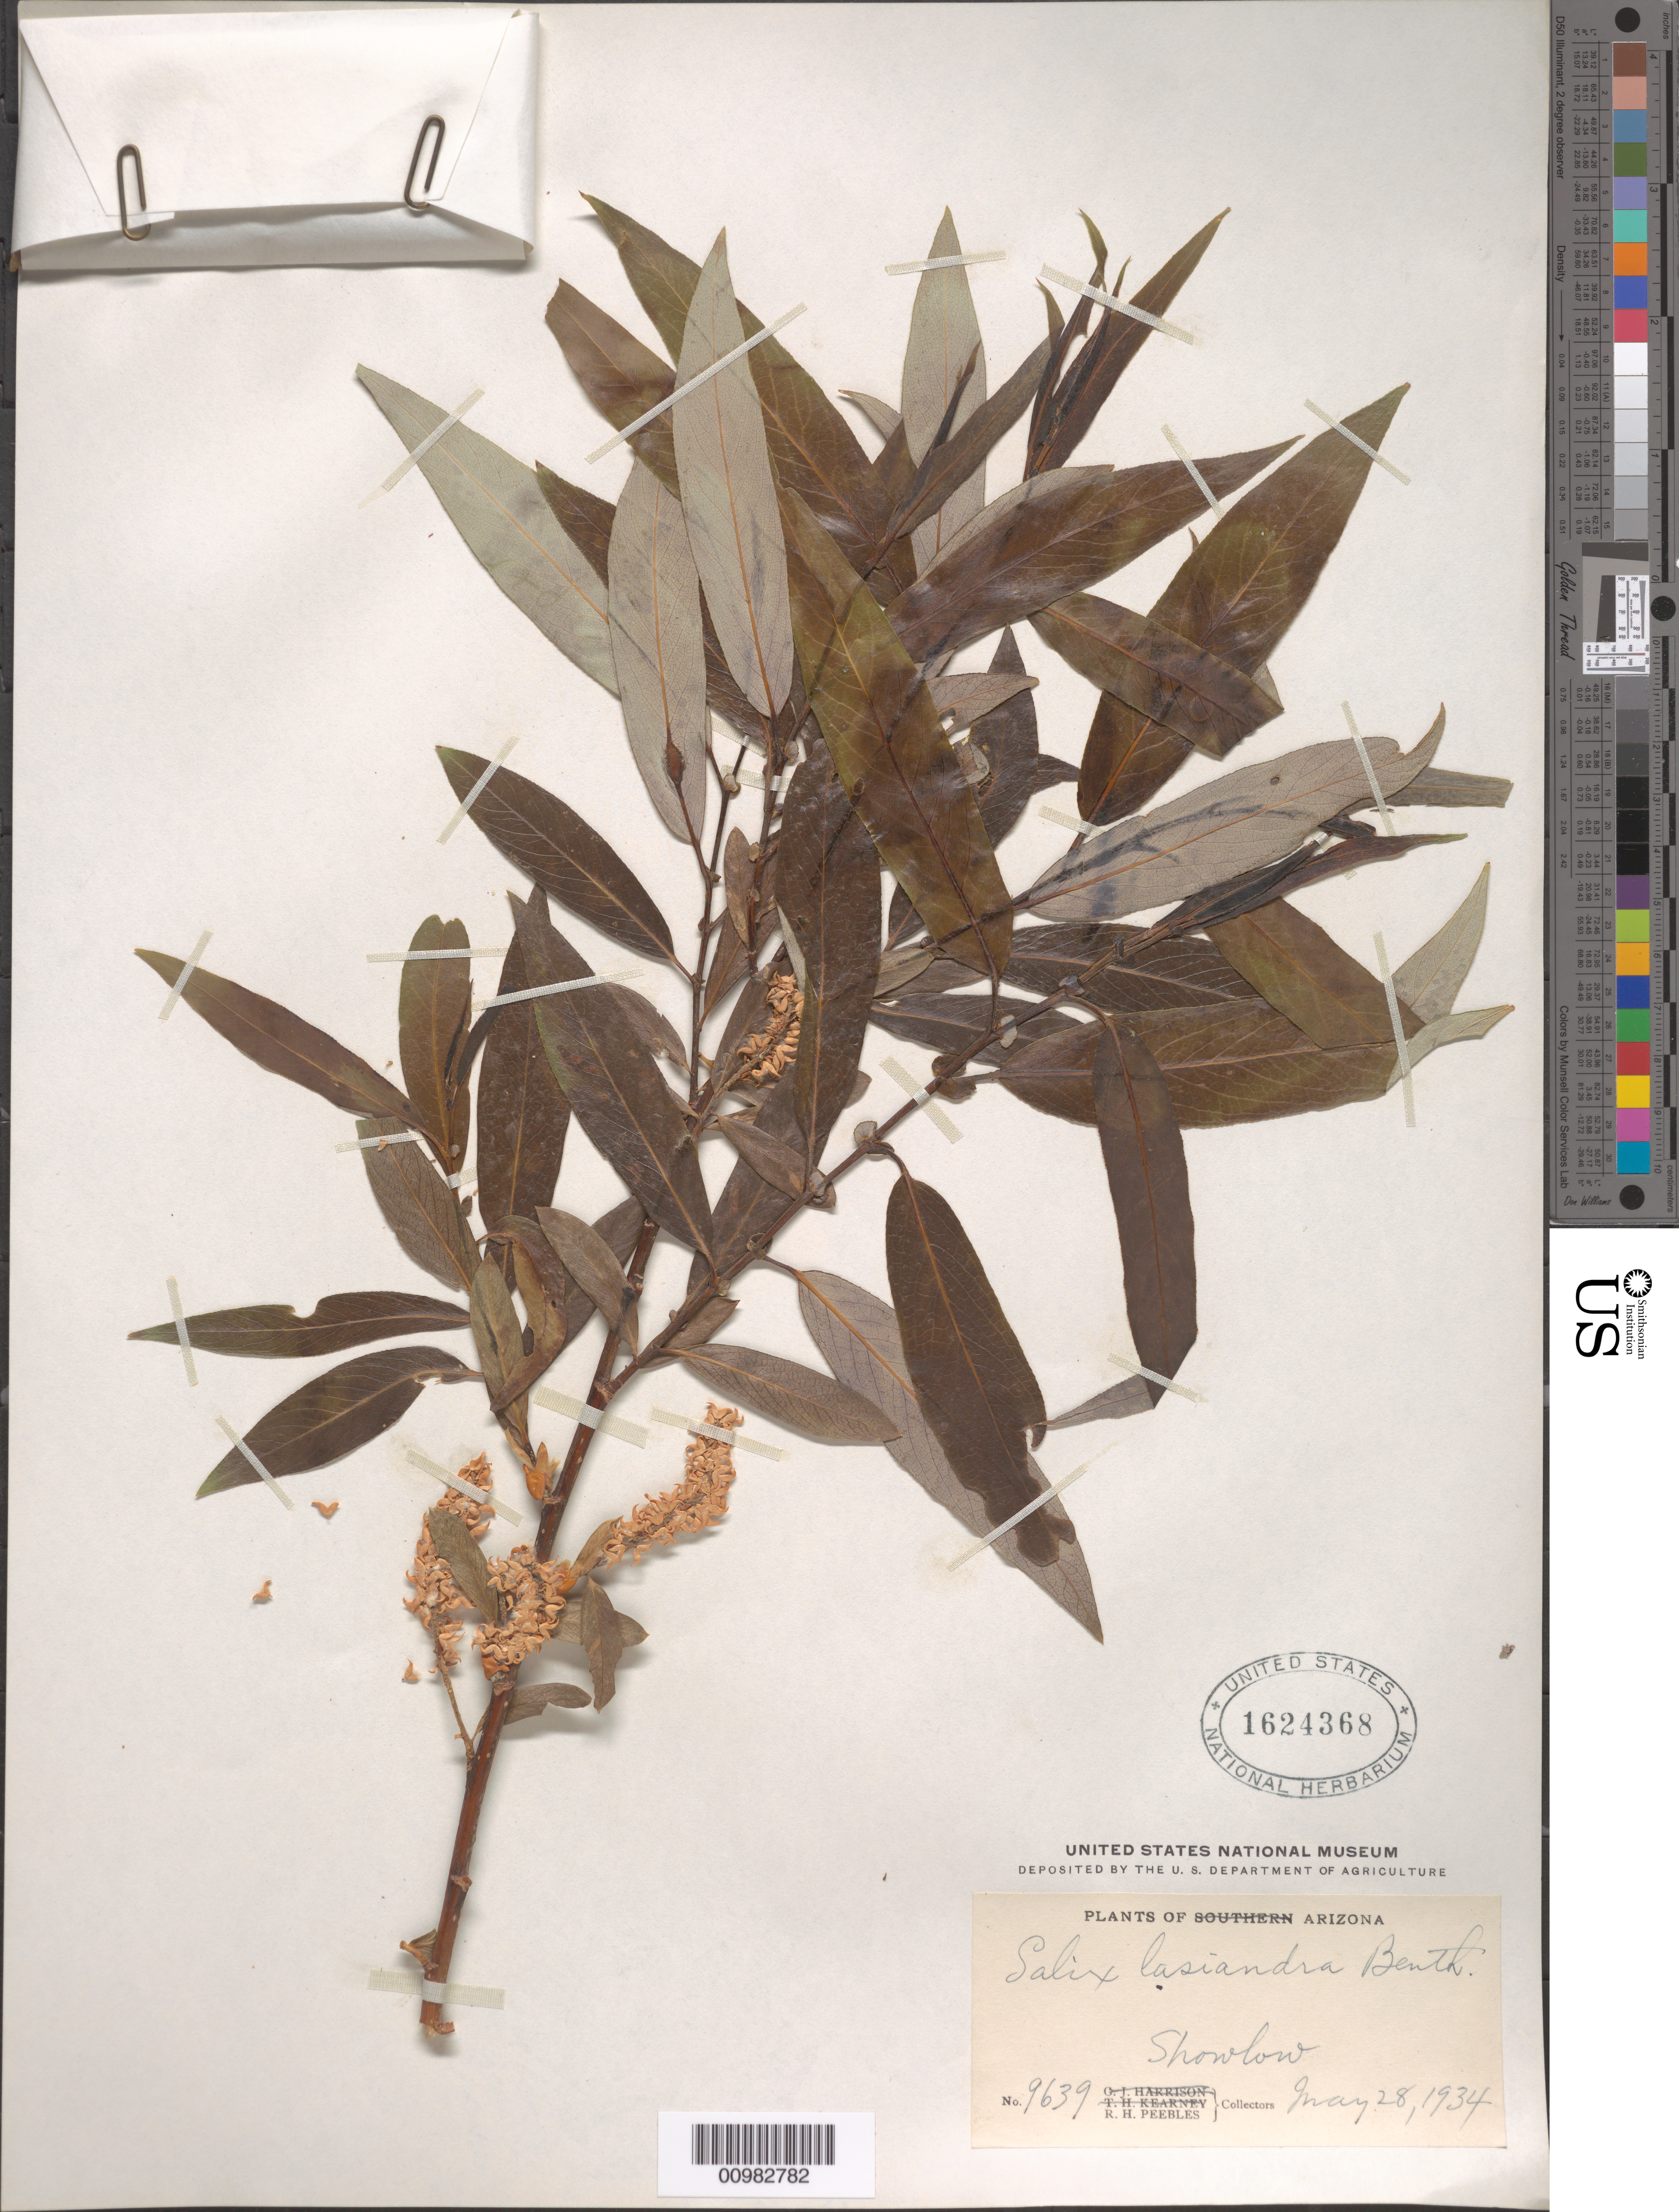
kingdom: Plantae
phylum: Tracheophyta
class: Magnoliopsida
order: Malpighiales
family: Salicaceae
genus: Salix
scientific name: Salix lasiandra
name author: Benth.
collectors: R. H. Peebles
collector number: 9639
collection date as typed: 28 May 1934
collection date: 1934-05-28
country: United States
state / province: Arizona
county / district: Navajo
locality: Show Low.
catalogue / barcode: US 1624368